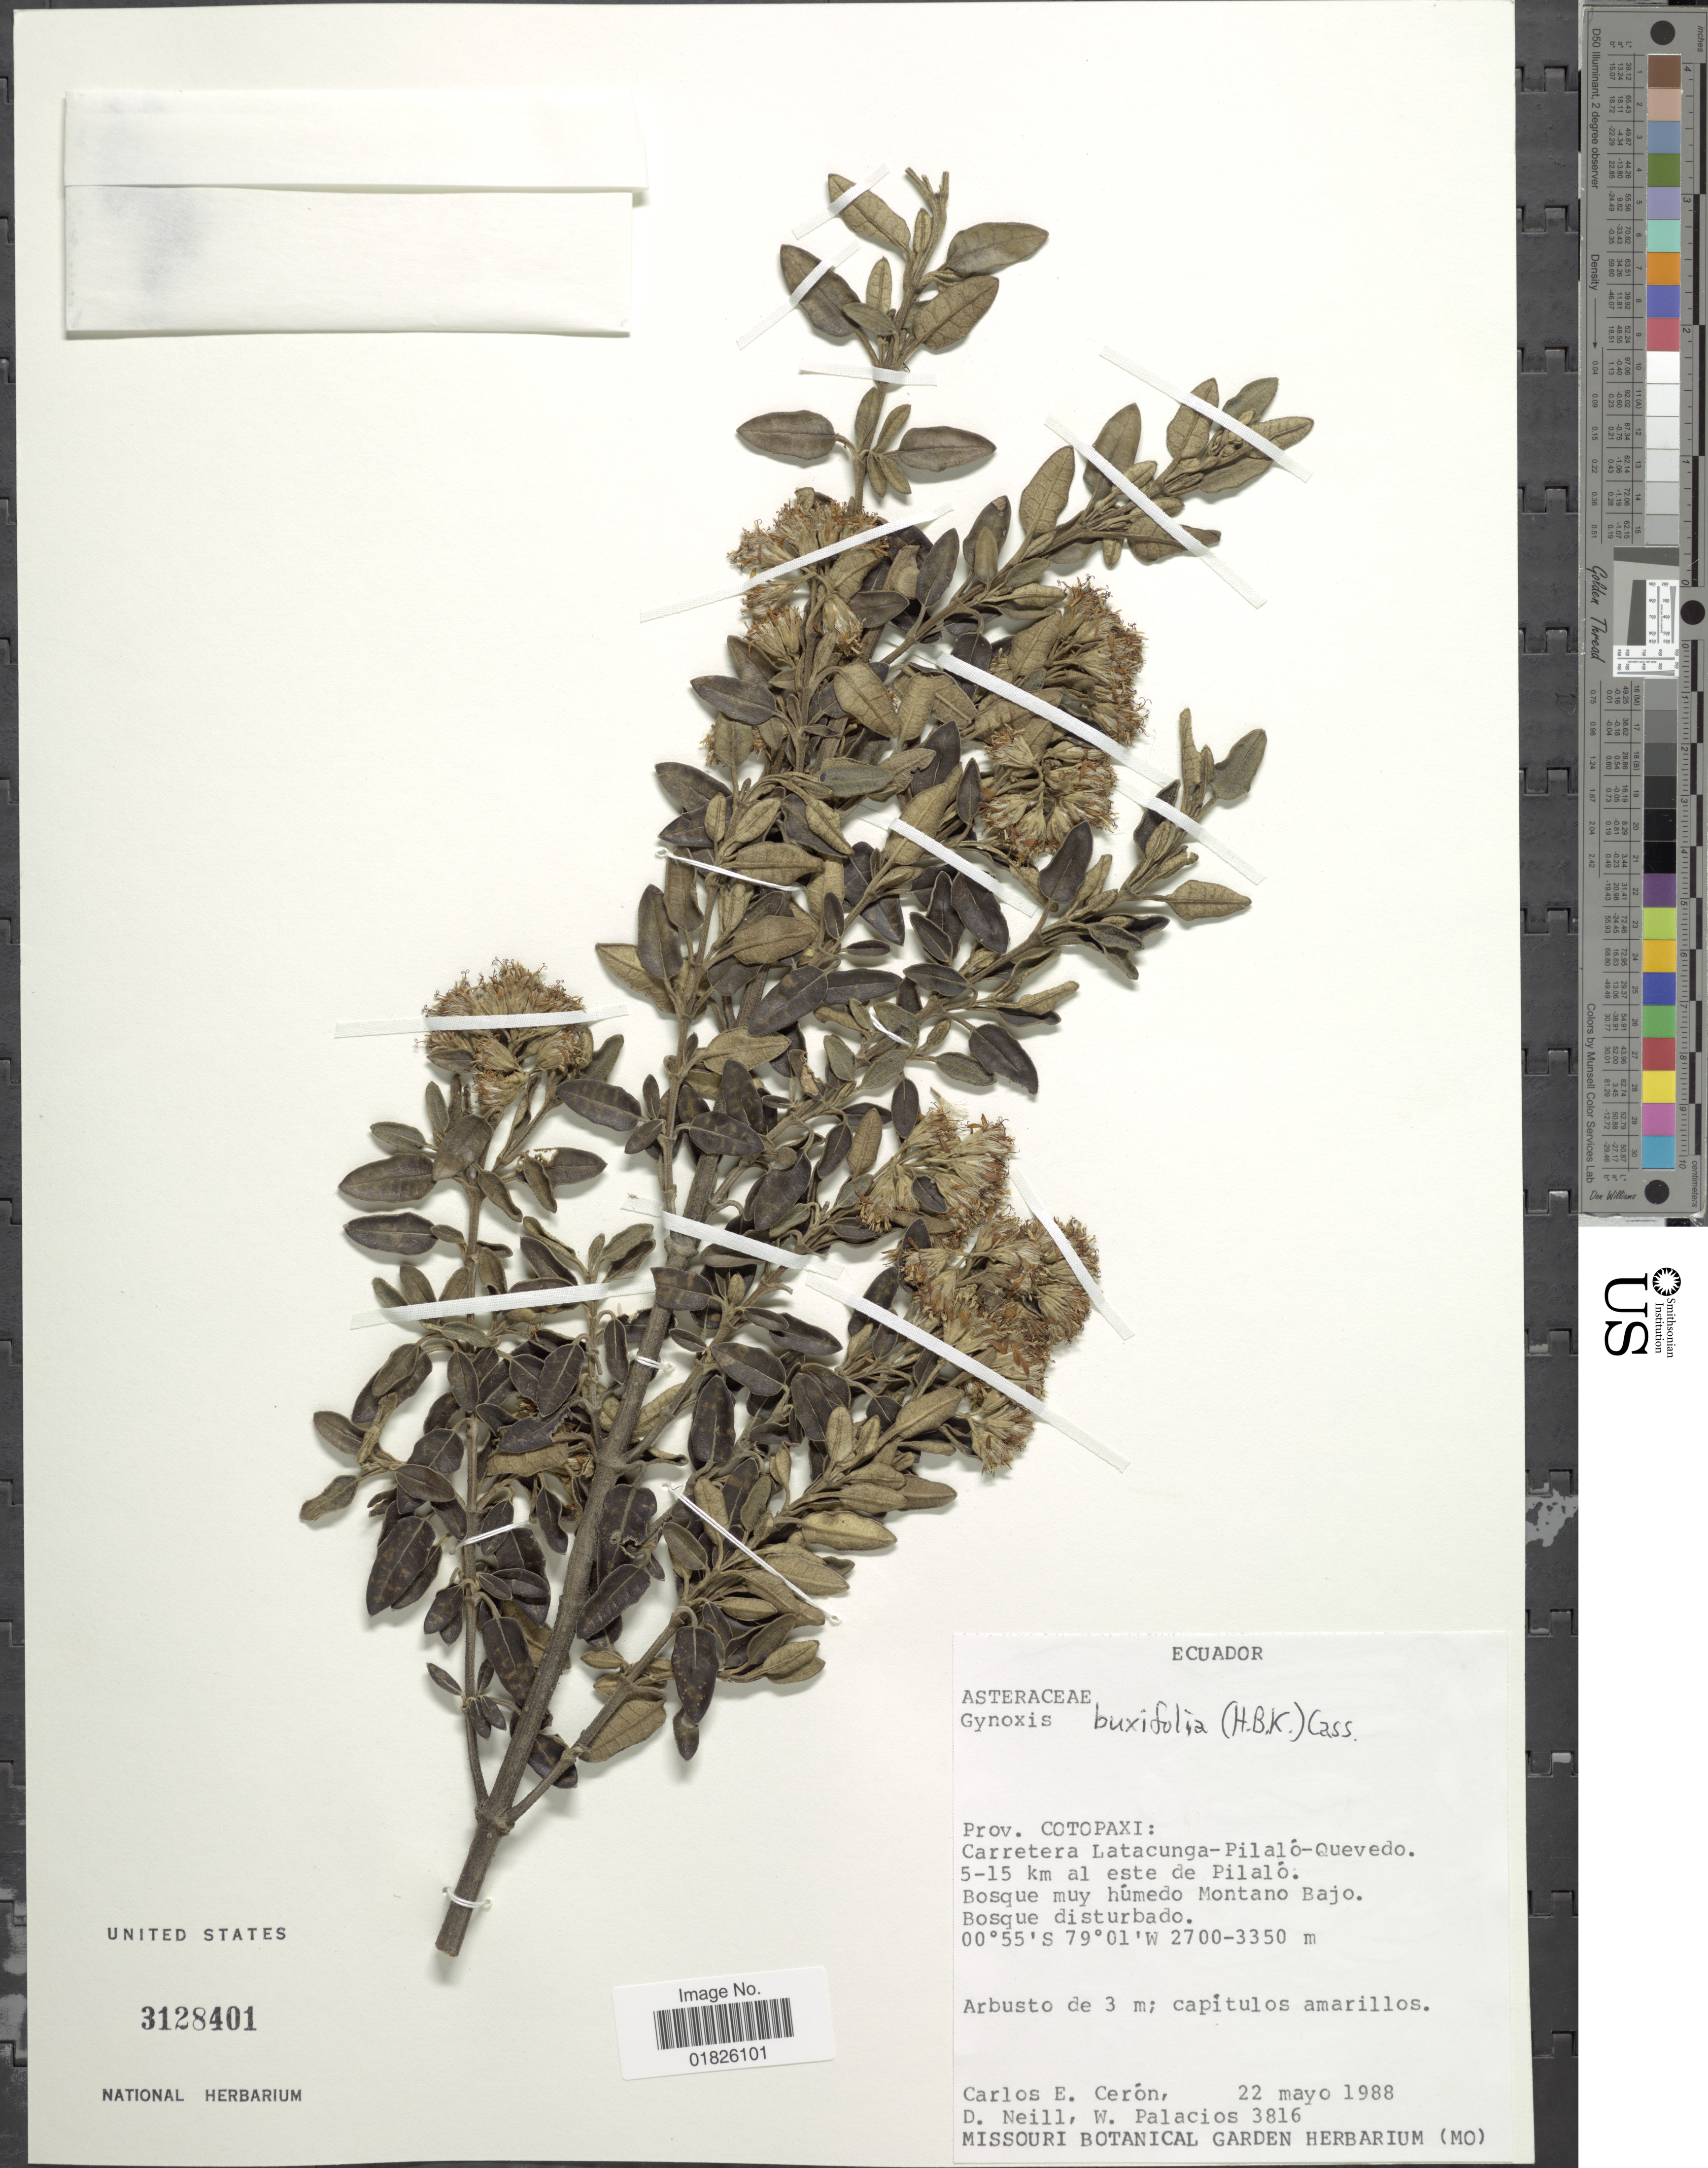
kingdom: Plantae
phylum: Tracheophyta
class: Magnoliopsida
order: Asterales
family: Asteraceae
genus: Gynoxys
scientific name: Gynoxys buxifolia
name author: (Kunth) Cass.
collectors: C. E. Cerón M., D. Neill & W. Palacios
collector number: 3816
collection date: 1988-05-22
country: Ecuador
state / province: Cotopaxi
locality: Carretera Latacunga-Pilalo-Quevedo. 5-15 km al este de Pilalo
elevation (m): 2700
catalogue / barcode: US 3128401